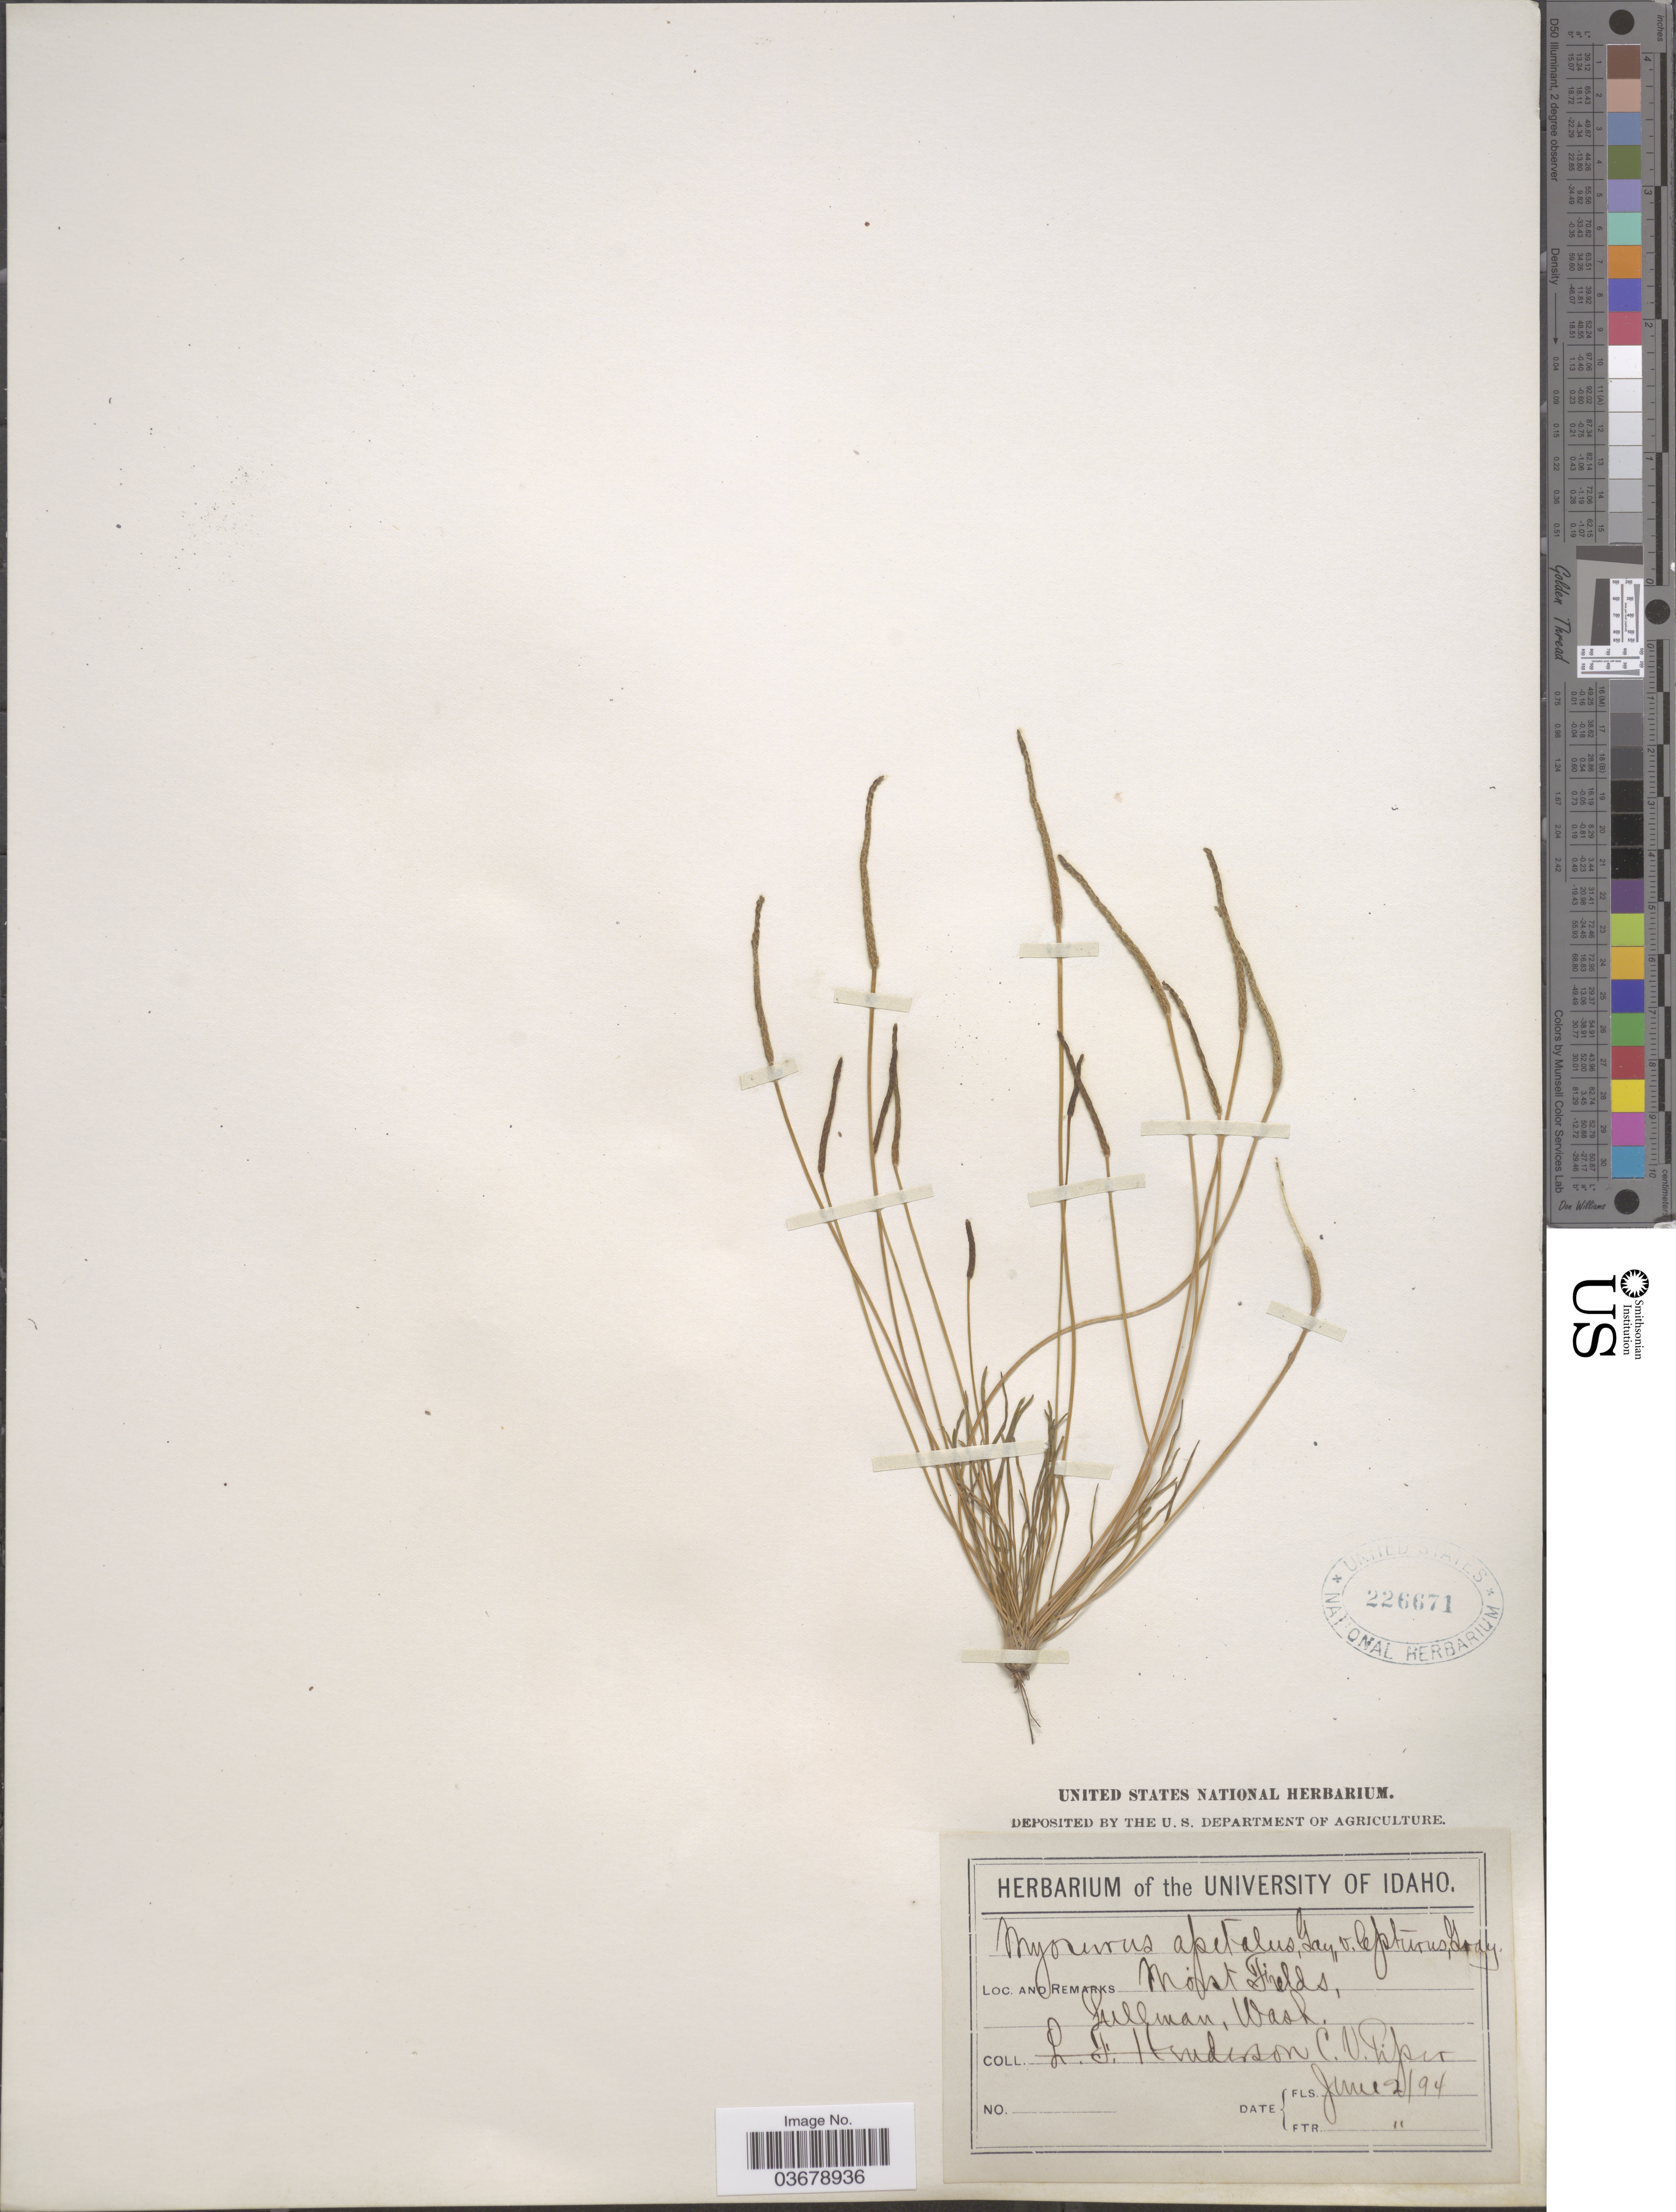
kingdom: Plantae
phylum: Tracheophyta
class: Magnoliopsida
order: Ranunculales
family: Ranunculaceae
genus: Myosurus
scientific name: Myosurus lepturus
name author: (A. Gray) Howell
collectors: C. V. Piper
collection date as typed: Transcribed d/m/y: 2/6/94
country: United States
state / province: Washington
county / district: Whitman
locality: Pullman.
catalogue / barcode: US 226671